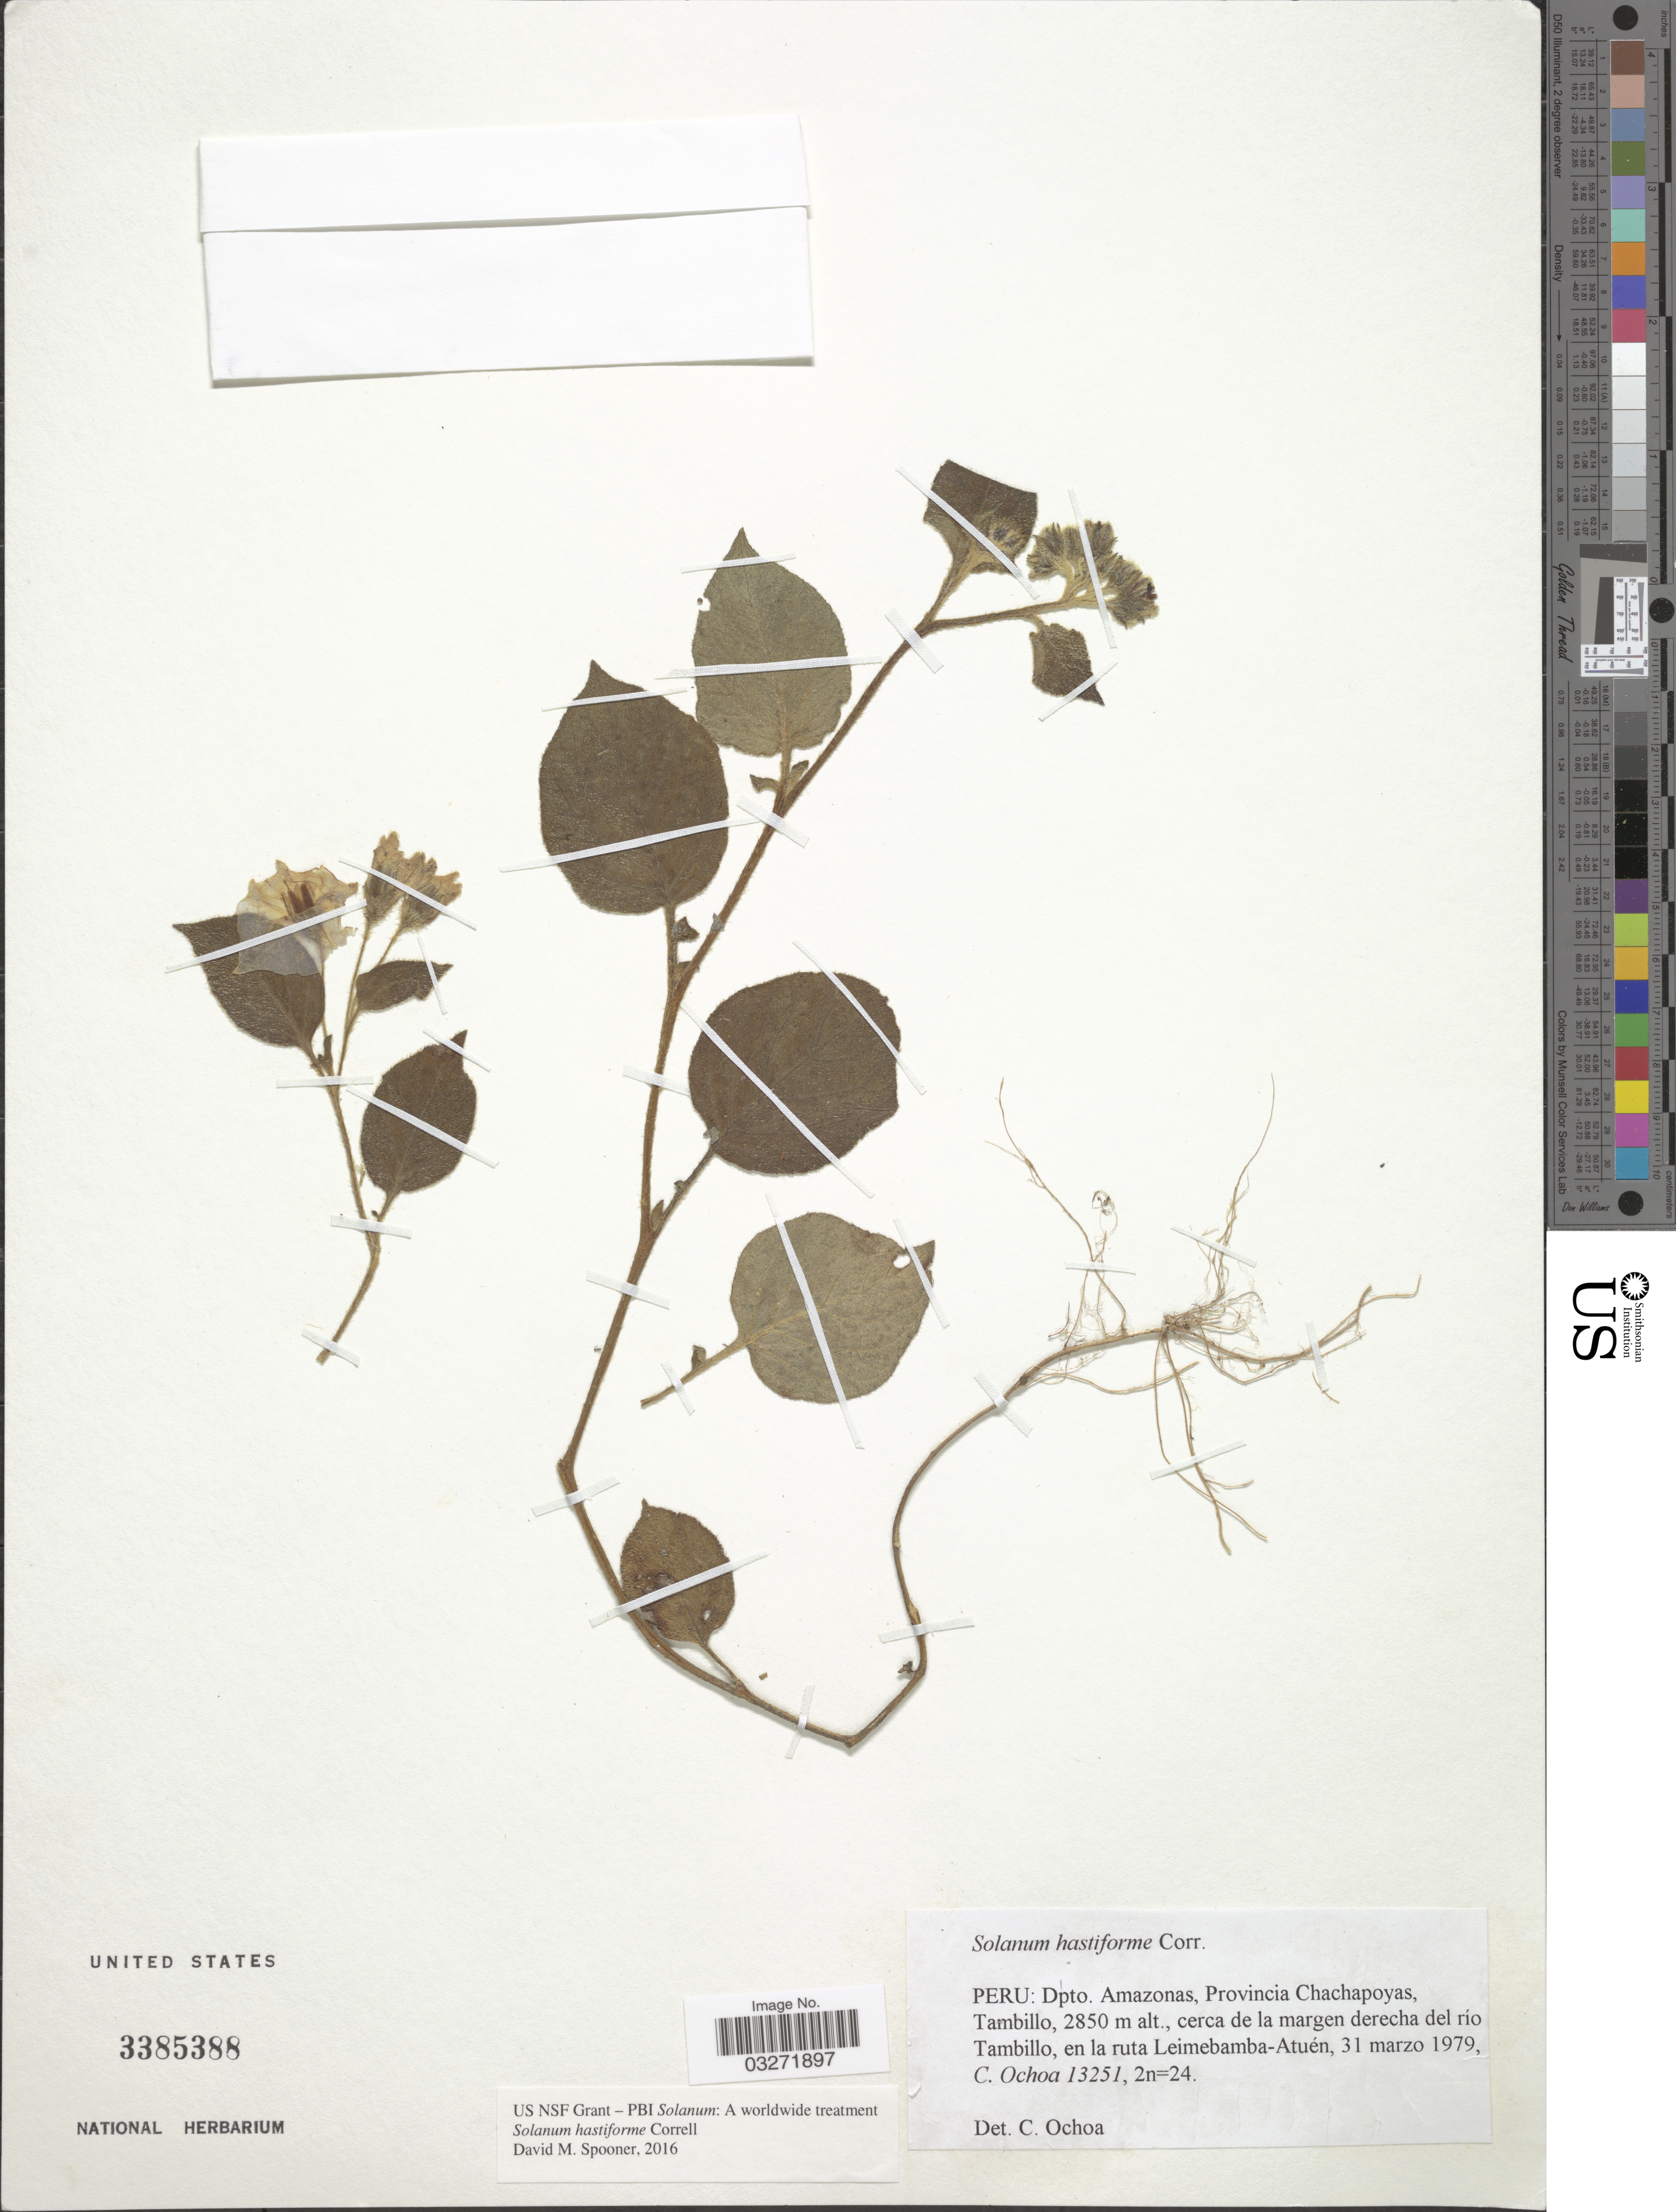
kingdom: Plantae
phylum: Tracheophyta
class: Magnoliopsida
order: Solanales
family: Solanaceae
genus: Solanum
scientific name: Solanum hastiforme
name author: Correll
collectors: C. Ochoa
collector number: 13251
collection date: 1979-03-31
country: Peru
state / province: Amazonas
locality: Dpto. Amazonas, Provincia Chachapoyas, Tambillo, cerca de la margen derecha del río Tambillo, en la ruta Leimebamba-Atuén.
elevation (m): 2850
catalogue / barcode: US 3385388